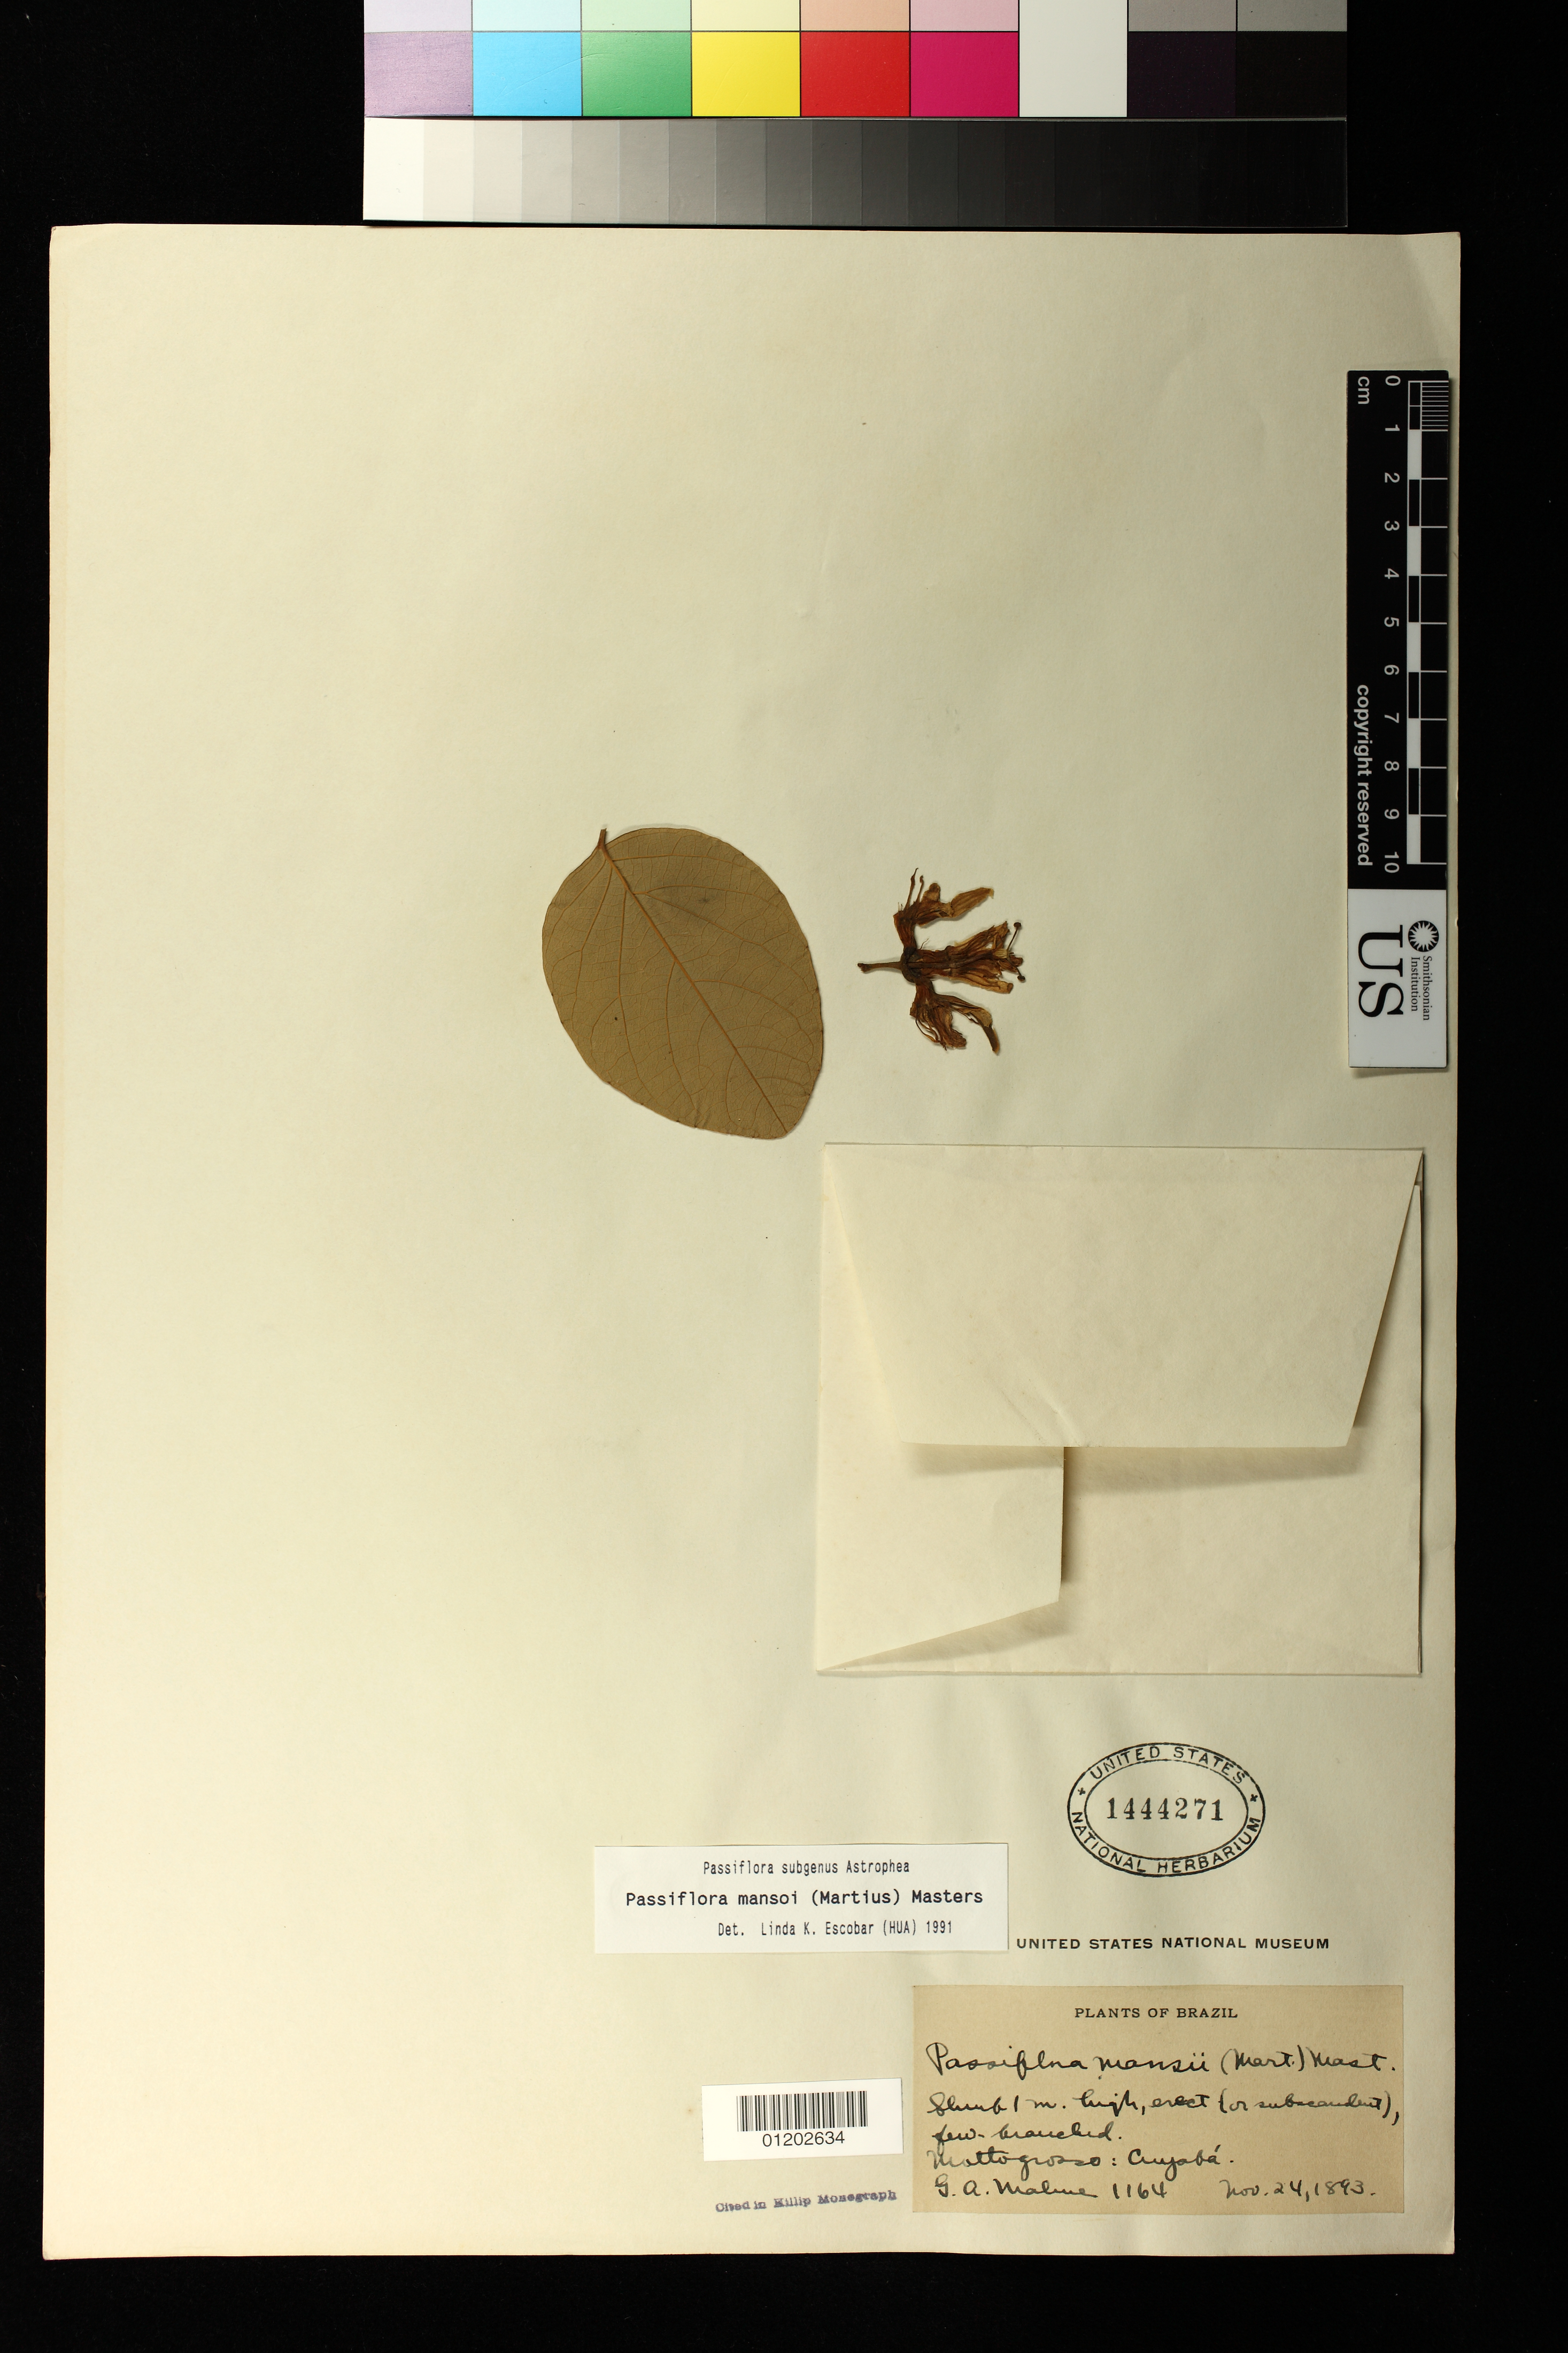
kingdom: Plantae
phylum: Tracheophyta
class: Magnoliopsida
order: Malpighiales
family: Passifloraceae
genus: Passiflora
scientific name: Passiflora mansoi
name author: (Mart.) Mast.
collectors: G. O. A. Malme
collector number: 1164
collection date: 1893-11-24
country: Brazil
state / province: Mato Grosso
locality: Cuiaba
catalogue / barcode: US 1444271